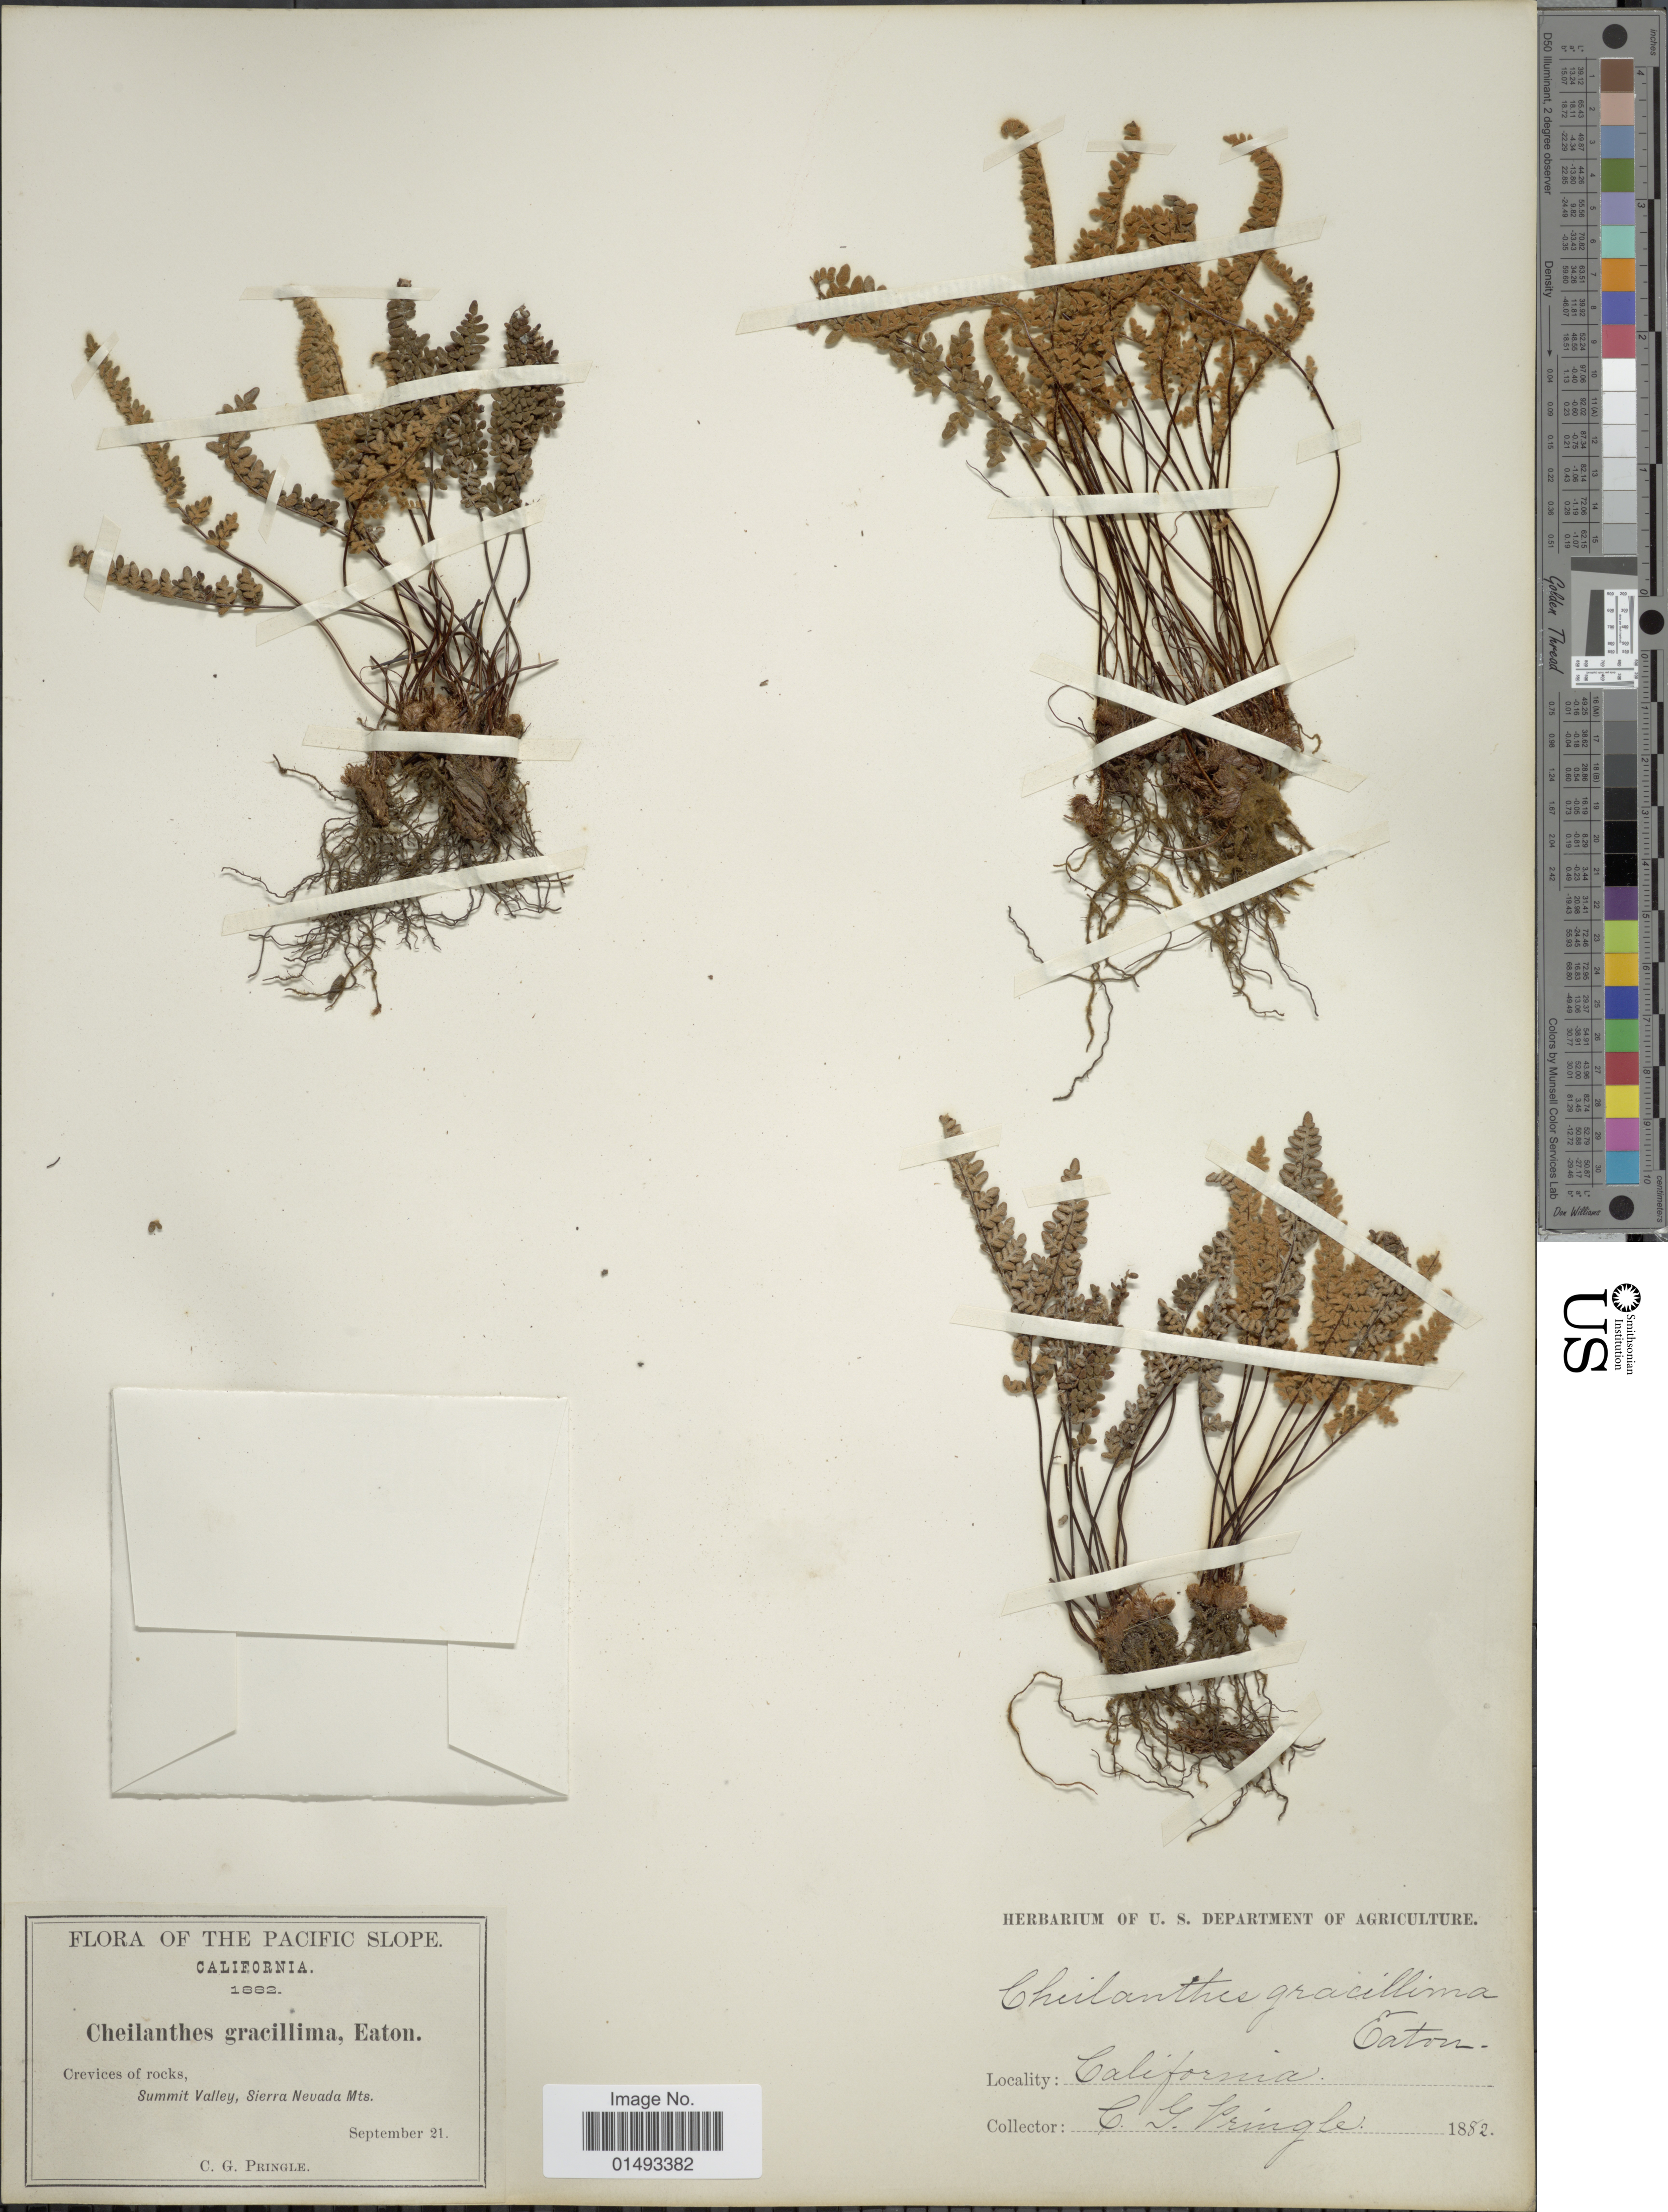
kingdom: Plantae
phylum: Tracheophyta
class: Polypodiopsida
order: Polypodiales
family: Pteridaceae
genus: Myriopteris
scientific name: Myriopteris gracillima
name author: (D.C. Eaton) J. Sm.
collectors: C. G. Pringle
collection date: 1882-09-21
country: United States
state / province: California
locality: Crevices of rocks, Summit Valley, Sierra Nevada Mts.